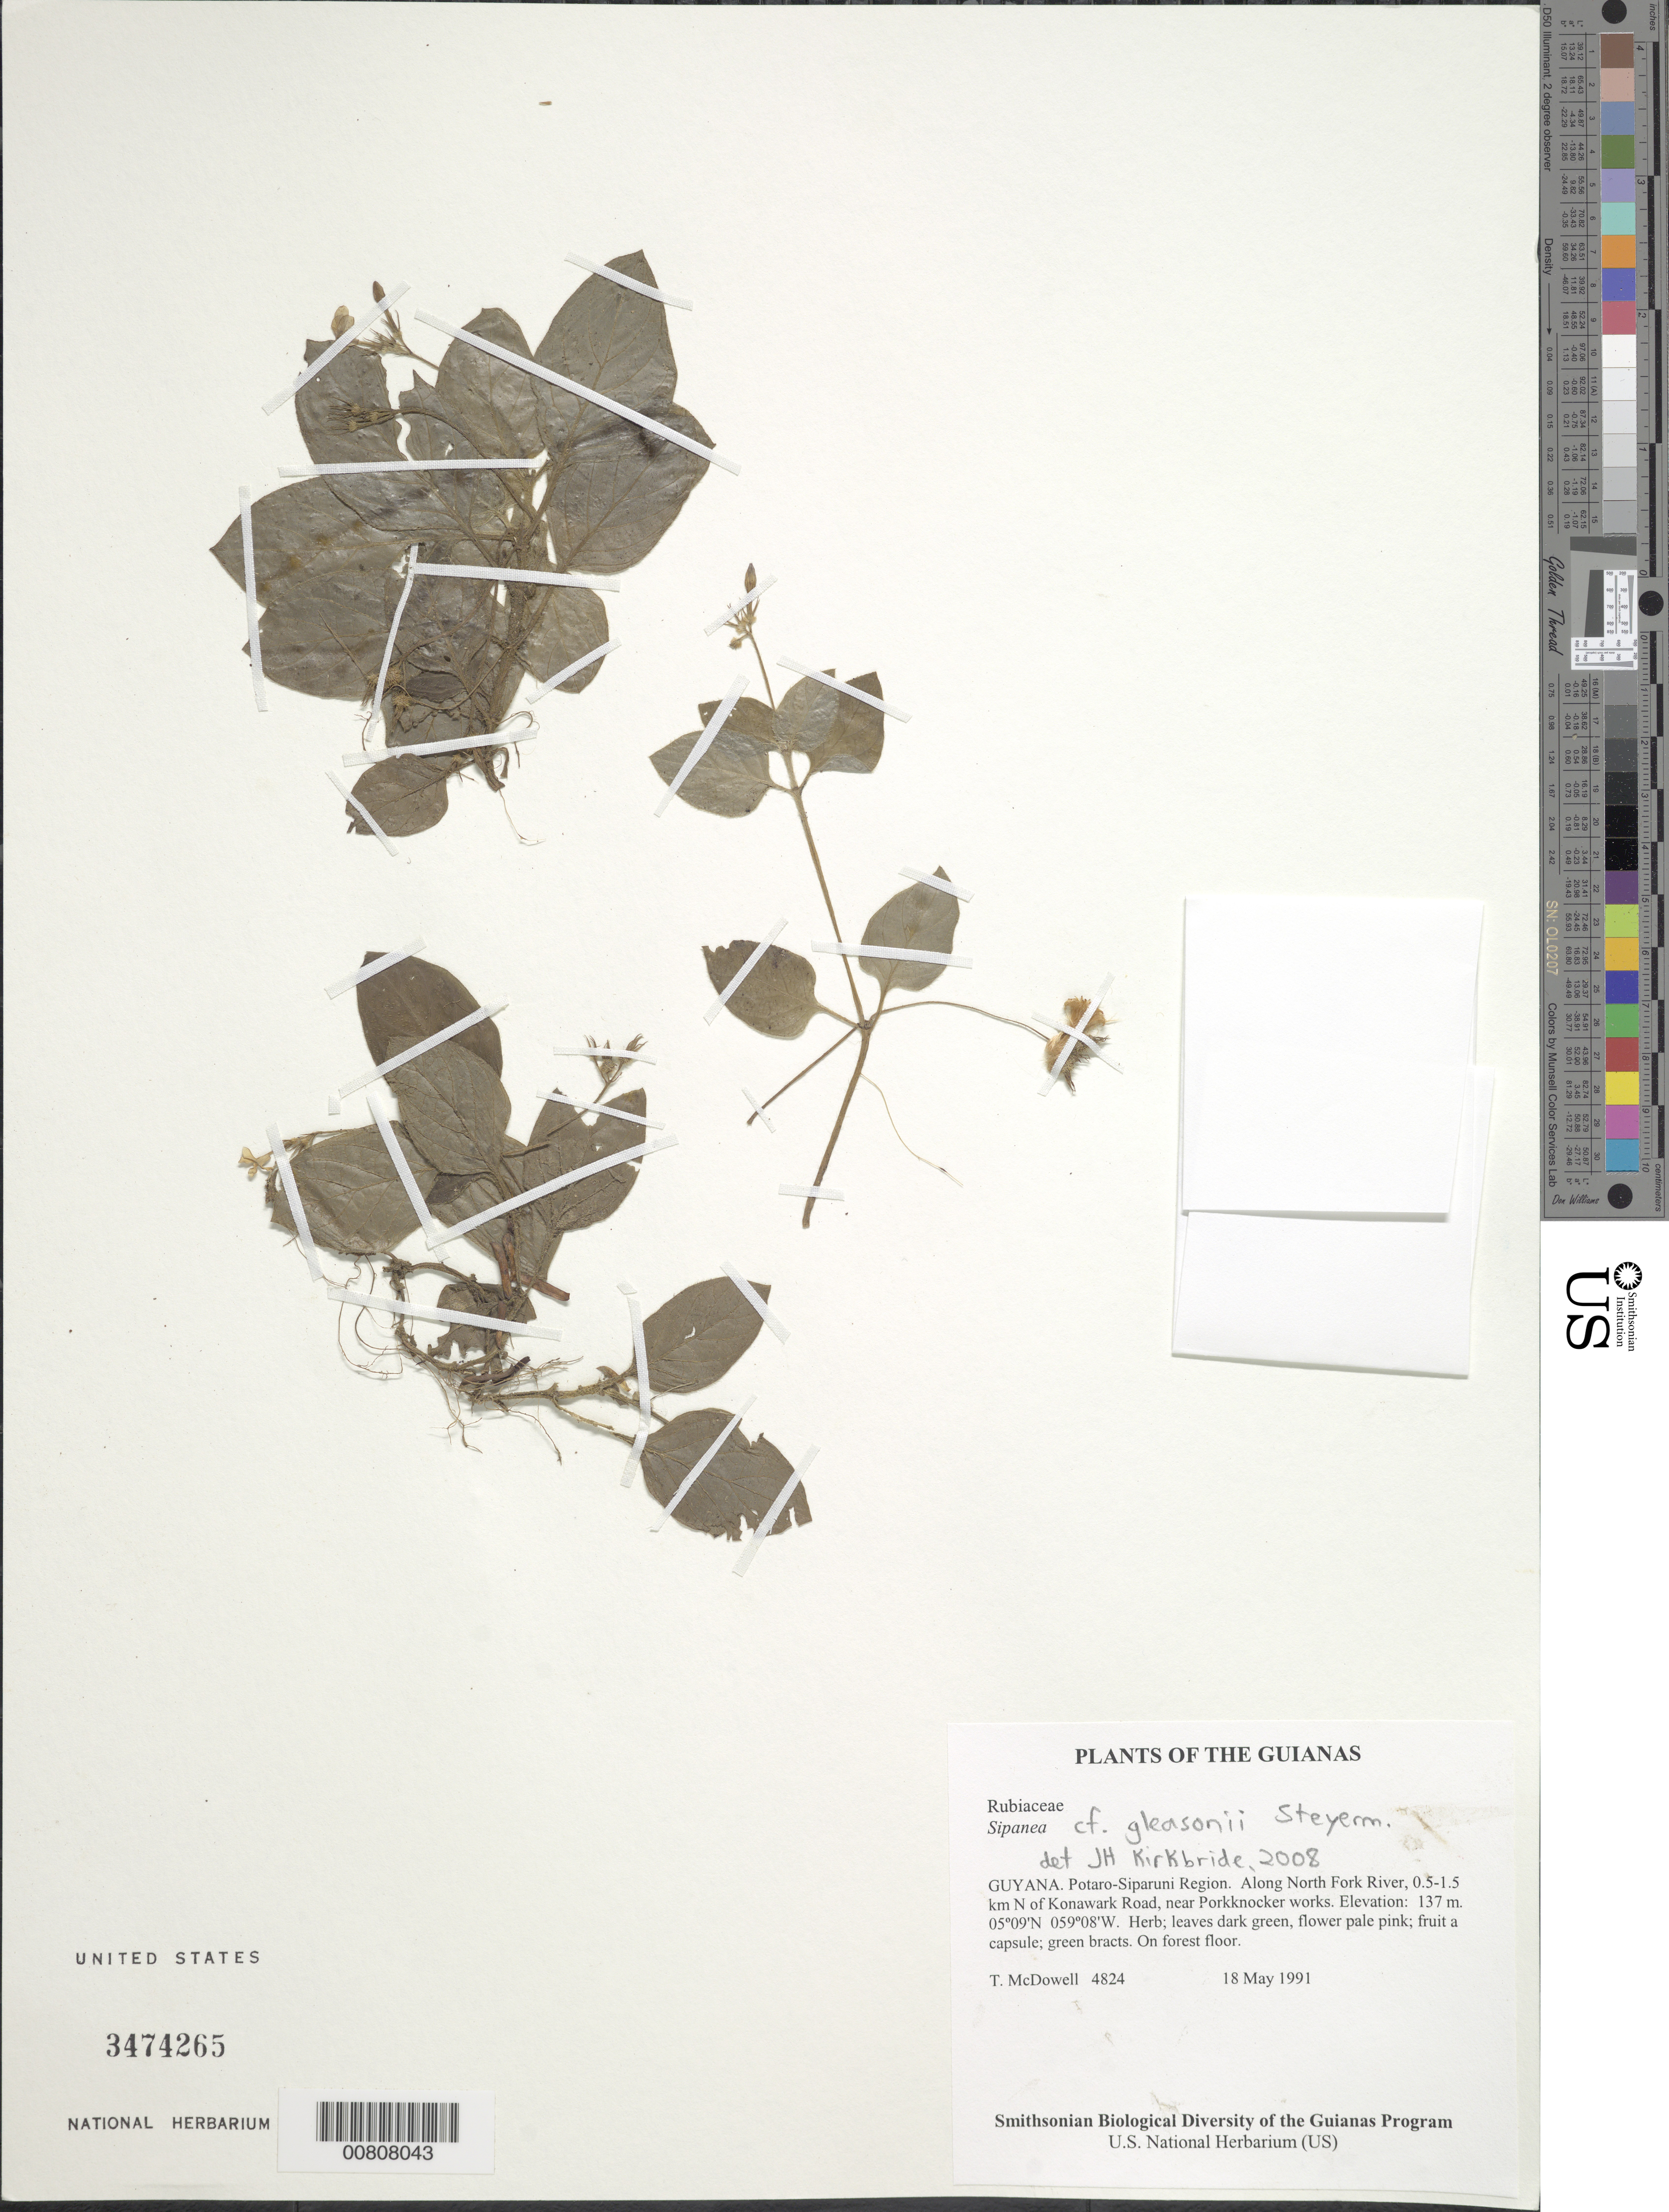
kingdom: Plantae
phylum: Tracheophyta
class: Magnoliopsida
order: Gentianales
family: Rubiaceae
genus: Sipanea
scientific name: Sipanea gleasonii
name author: Steyerm.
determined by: Kirkbride, J. H.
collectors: T. McDowell, C. L. Kelloff & A. Stobey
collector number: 4824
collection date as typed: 18 May 1991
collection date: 1991-05-18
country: Guyana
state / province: Potaro-Siparuni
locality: Along North Fork River, 0.5-1.5 km N of Konawark Road, near Porkknocker works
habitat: Disturbed mixed forest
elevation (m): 137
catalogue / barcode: US 3474265